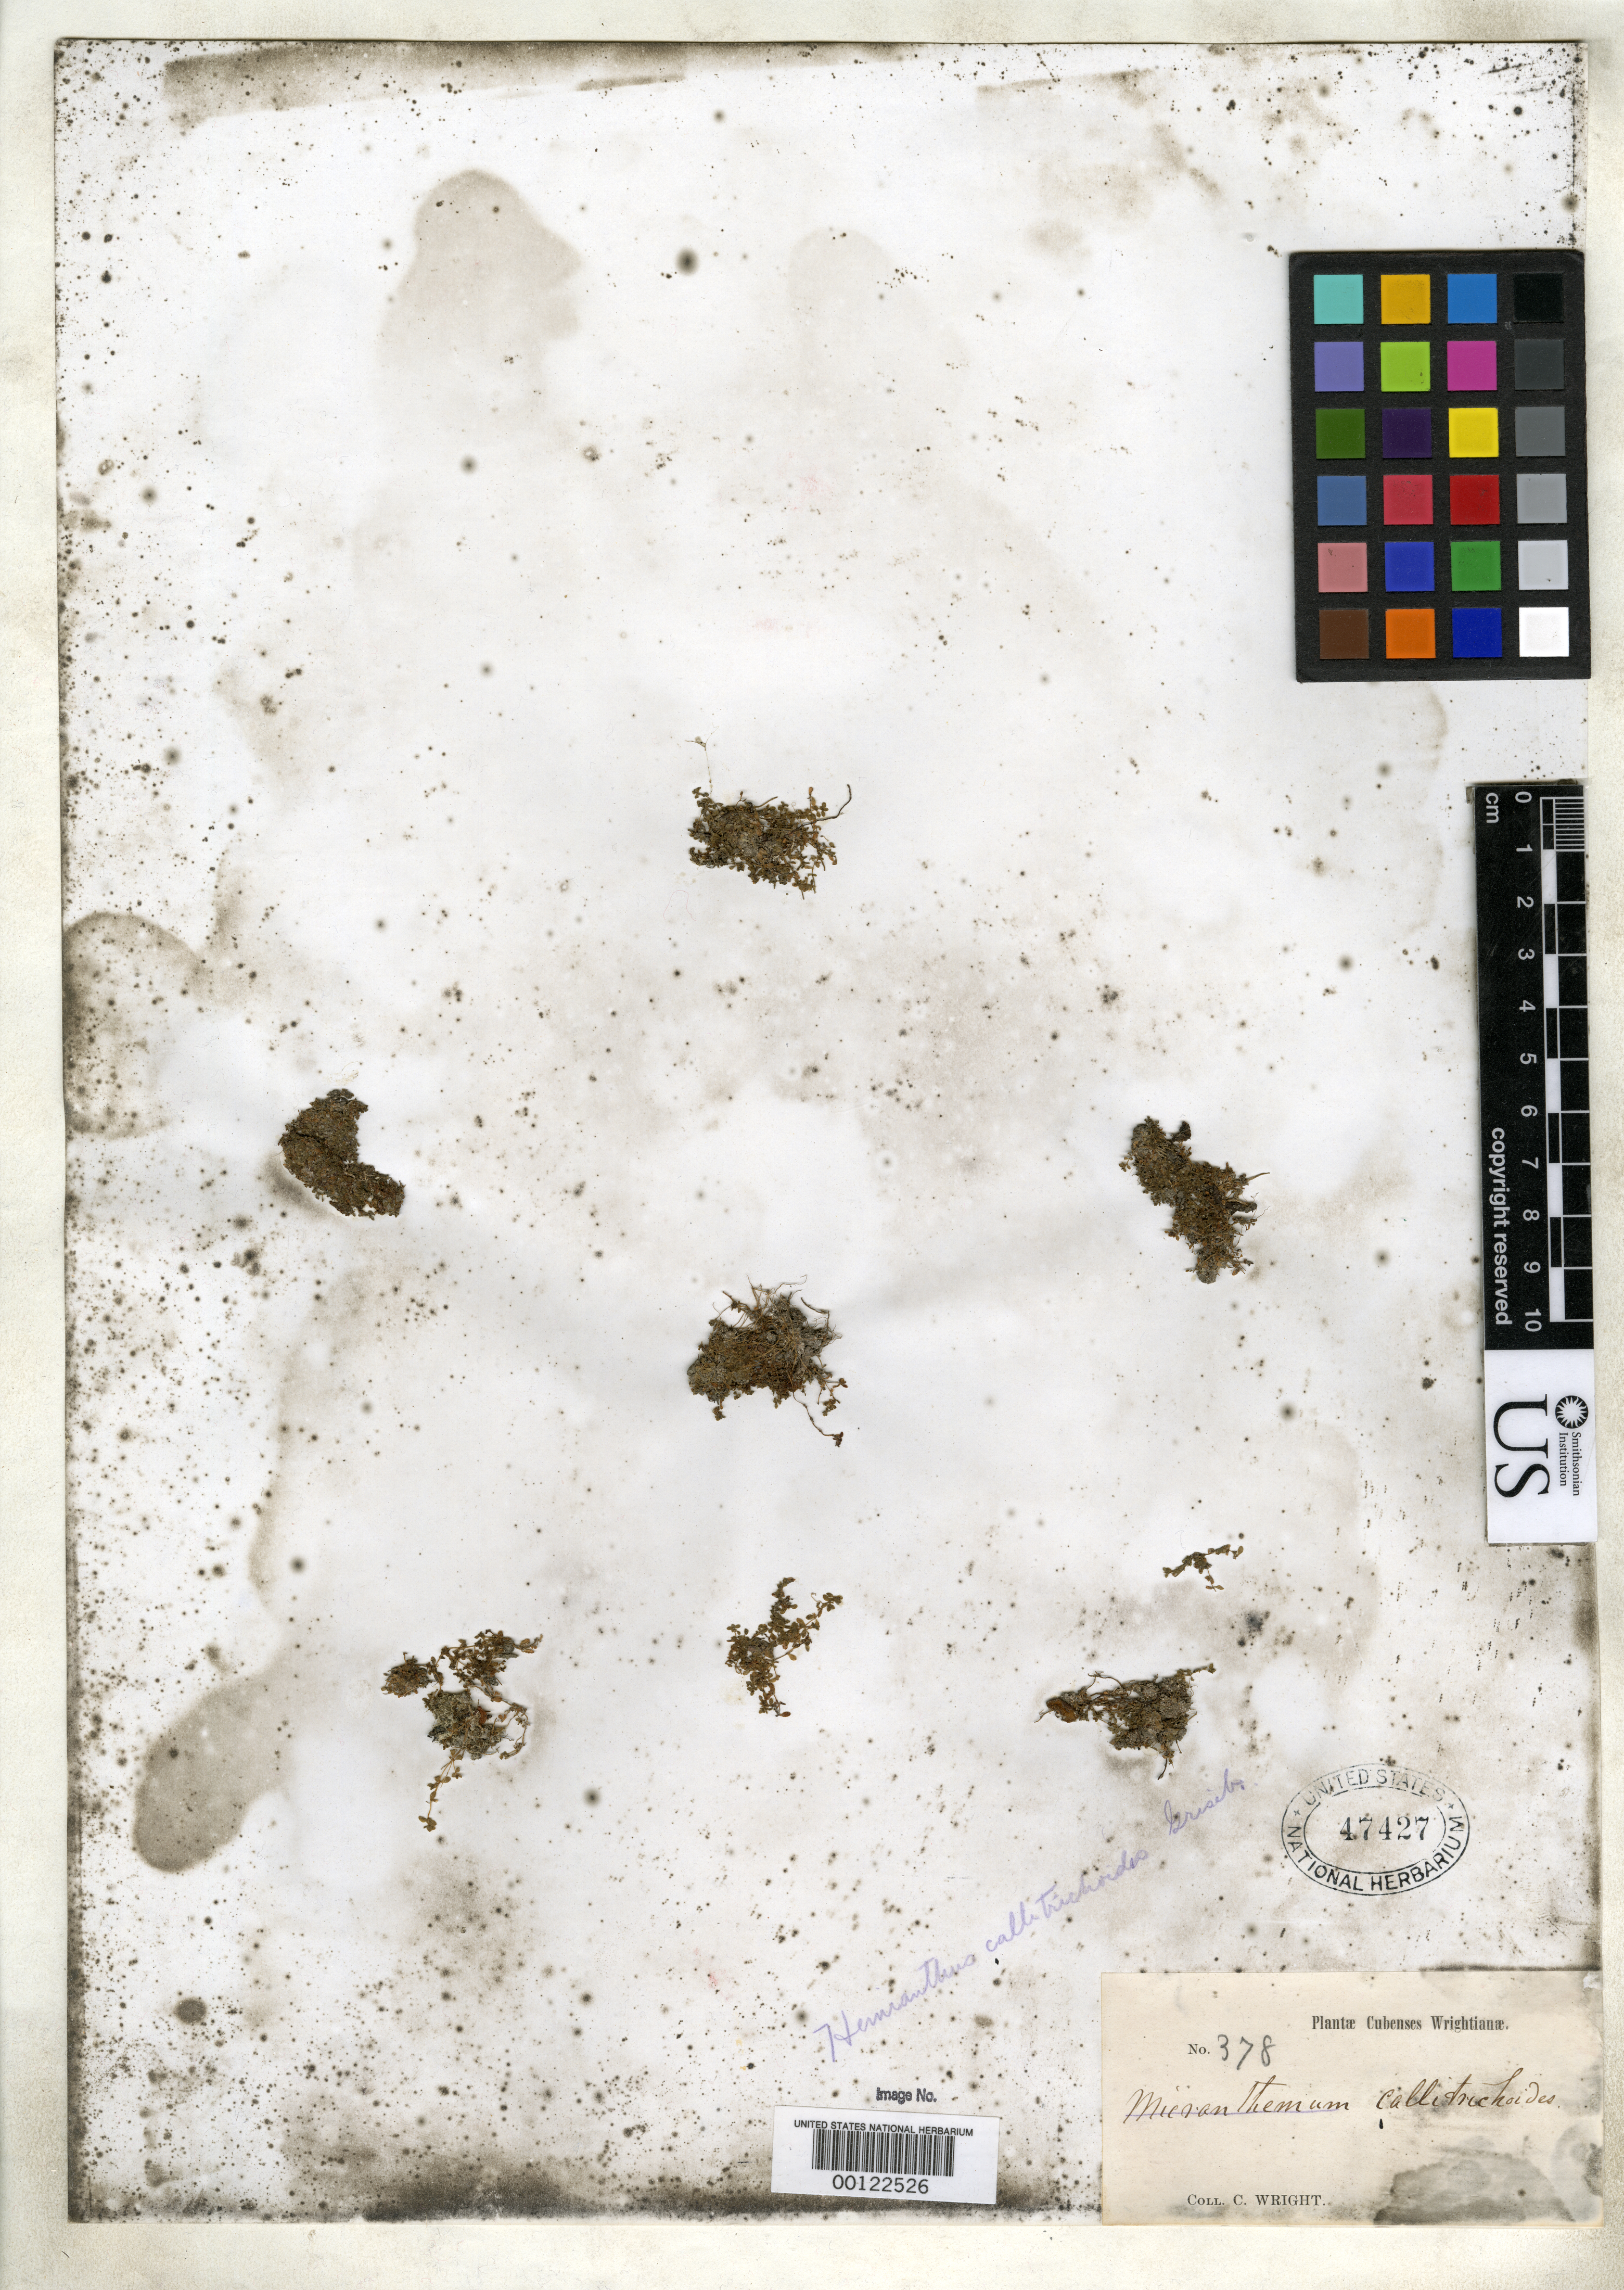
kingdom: Plantae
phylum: Tracheophyta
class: Magnoliopsida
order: Lamiales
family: Linderniaceae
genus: Hemianthus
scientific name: Hemianthus callitrichoides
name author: Griseb.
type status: Isotype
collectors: C. Wright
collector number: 378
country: Cuba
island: Greater Antilles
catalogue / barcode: US 47427